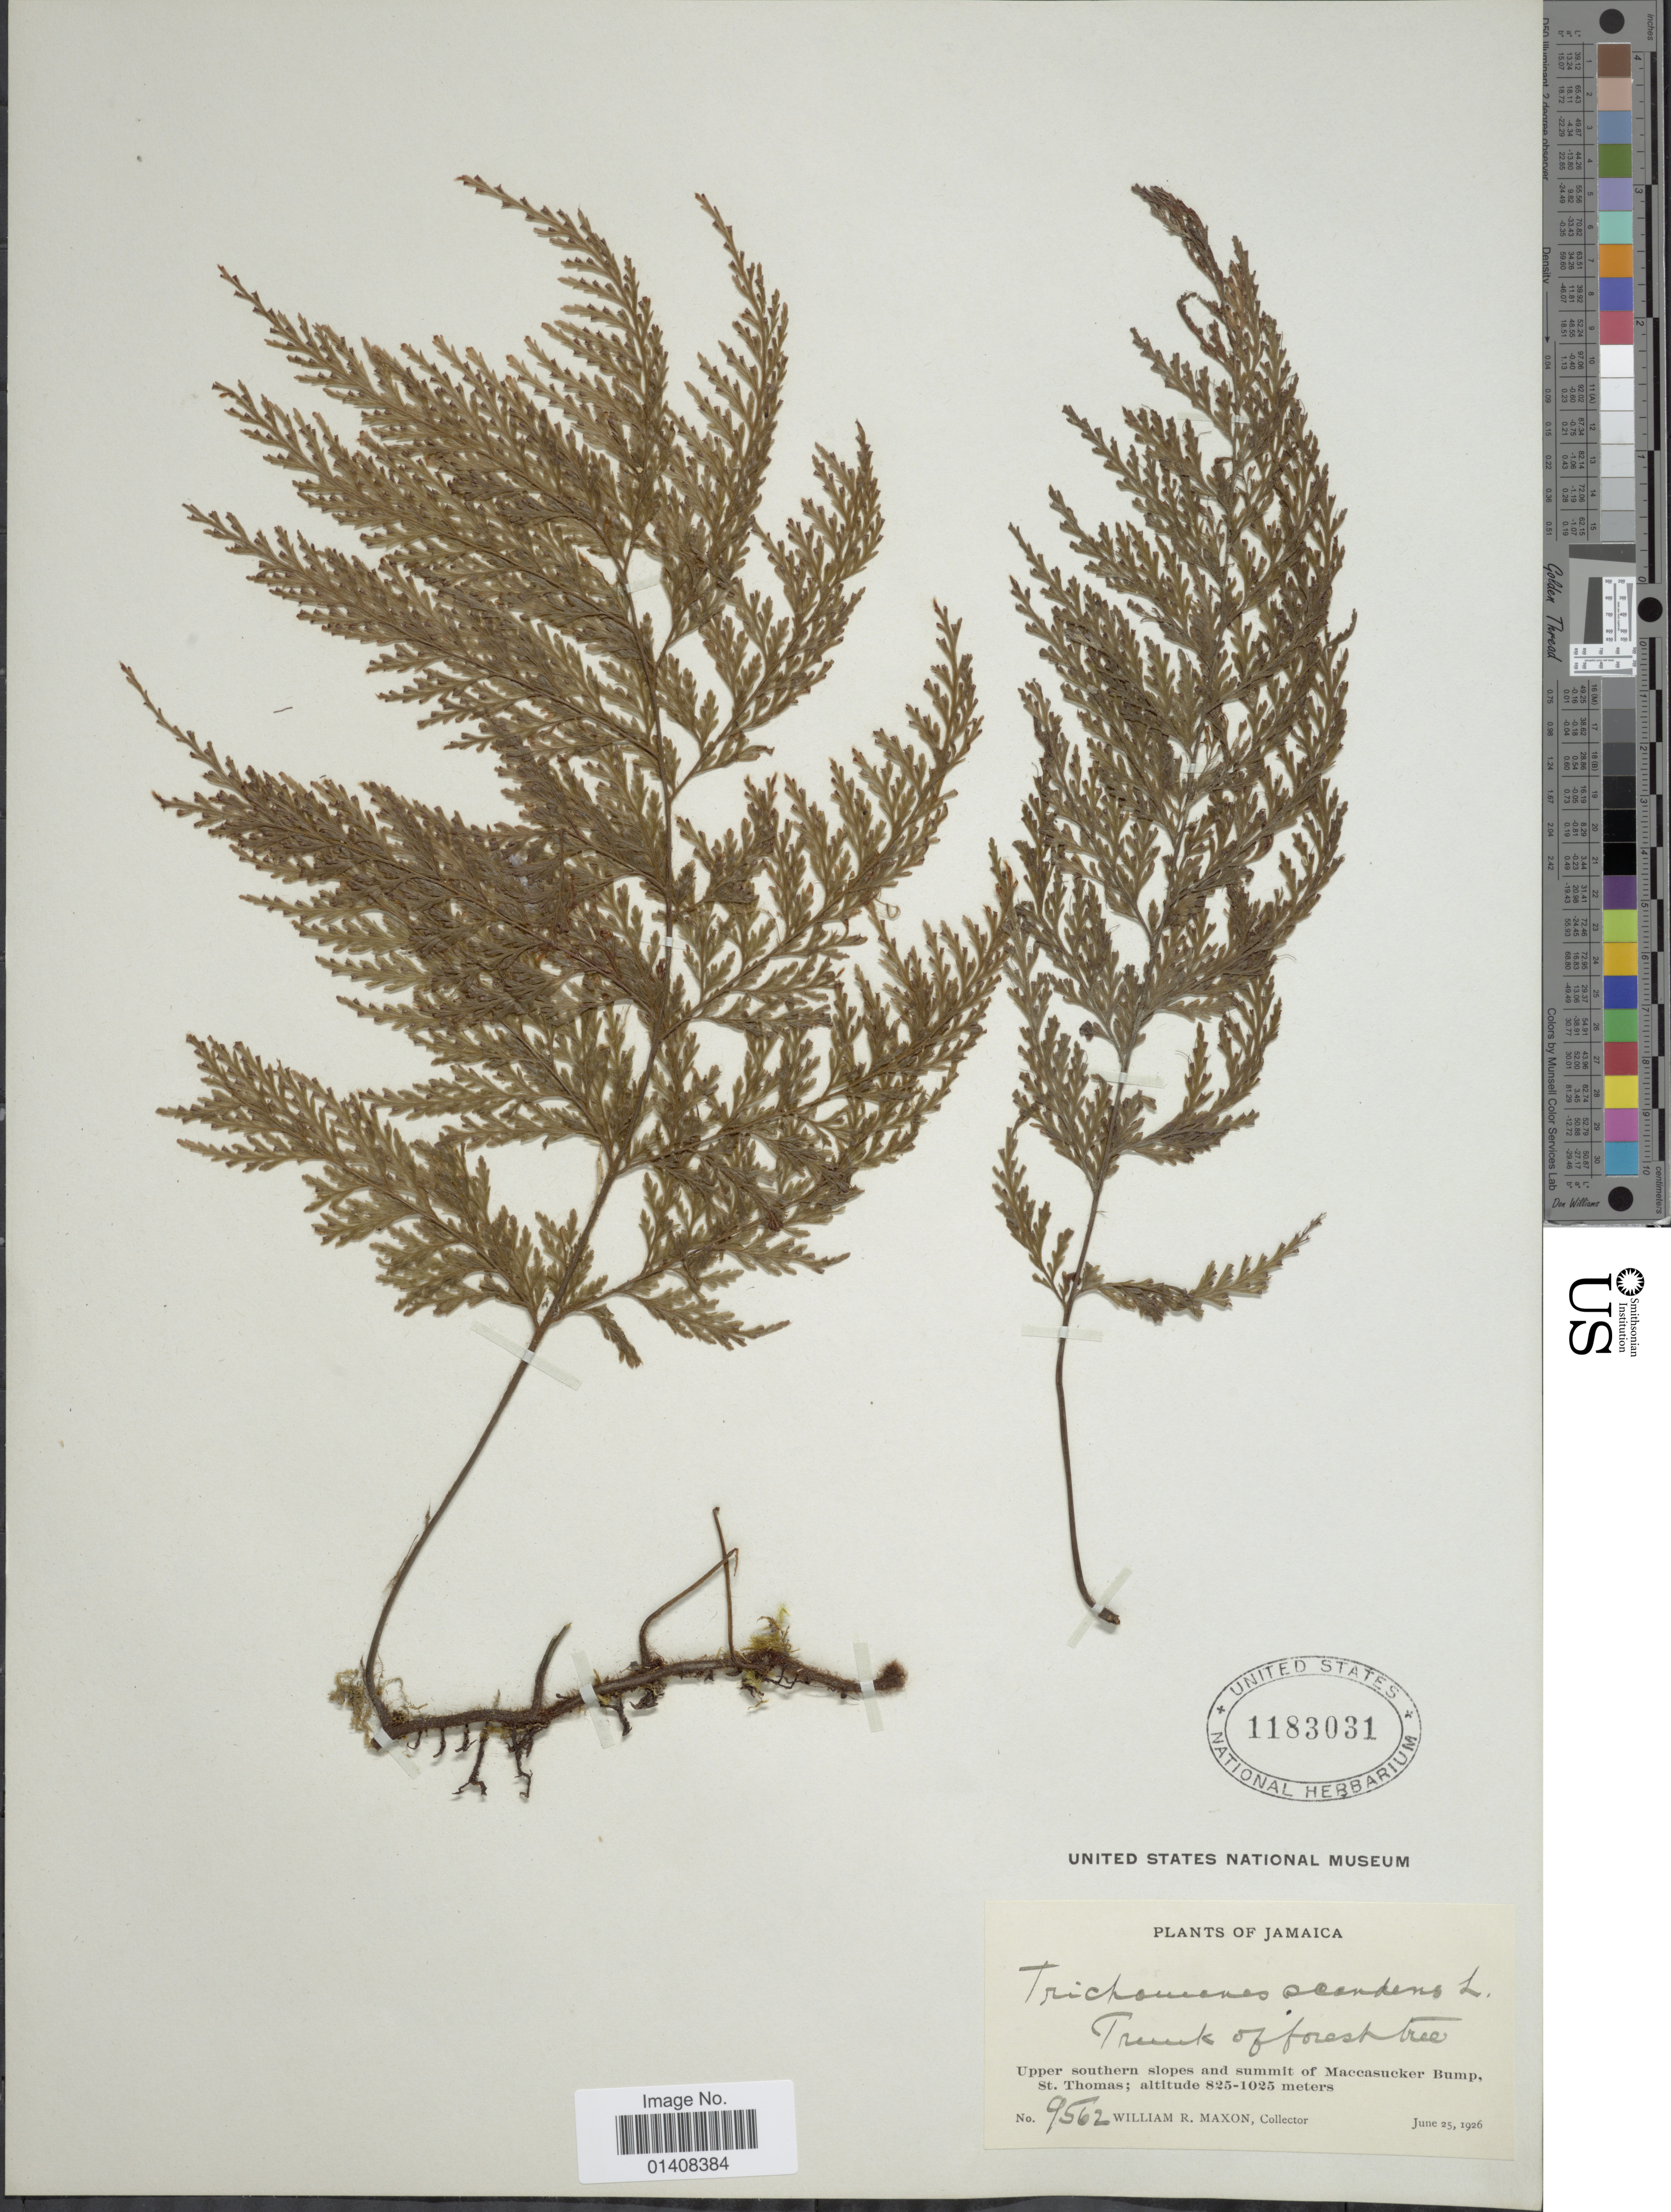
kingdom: Plantae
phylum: Tracheophyta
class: Polypodiopsida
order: Hymenophyllales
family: Hymenophyllaceae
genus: Trichomanes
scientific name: Trichomanes scandens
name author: L.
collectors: W. R. Maxon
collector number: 9562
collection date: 1926-06-25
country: Jamaica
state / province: Saint Thomas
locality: Summit of Maccasucker Bump, St. Thomas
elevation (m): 825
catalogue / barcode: US 1183031